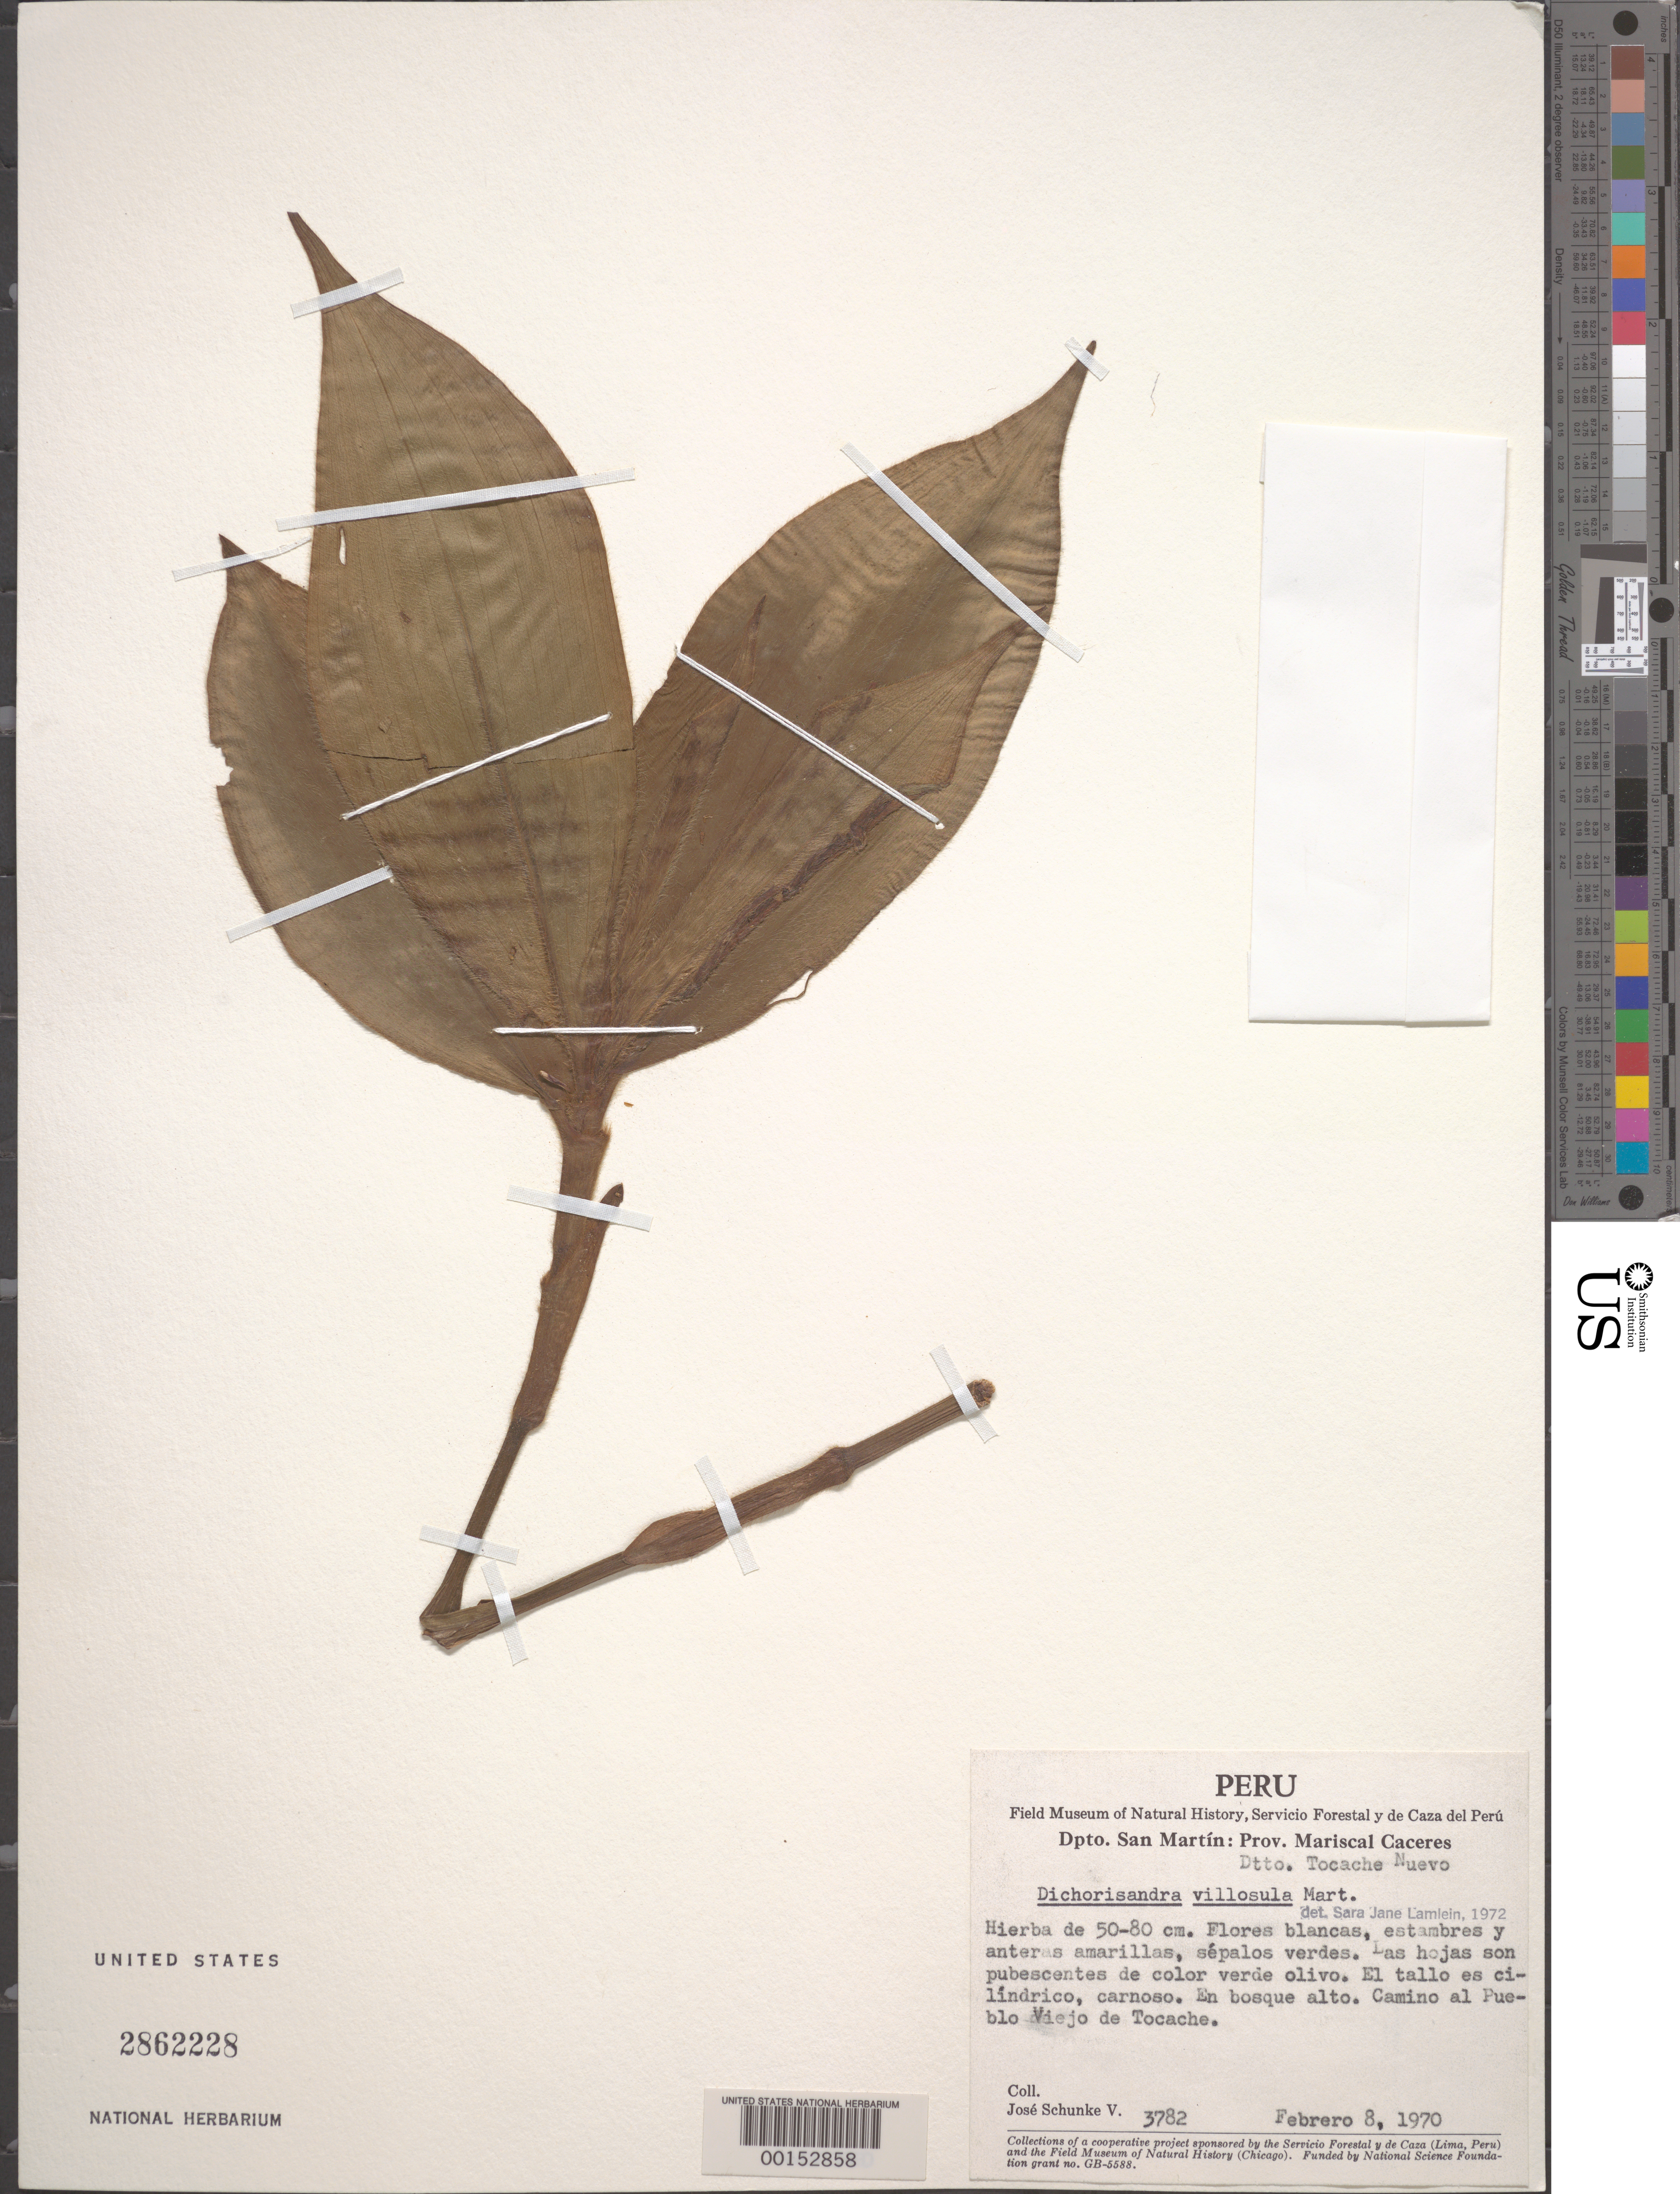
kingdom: Plantae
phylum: Tracheophyta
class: Liliopsida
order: Commelinales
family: Commelinaceae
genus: Dichorisandra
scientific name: Dichorisandra sp.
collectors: J. Schunke Vigo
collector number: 3782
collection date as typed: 08 Feb 1970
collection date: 1970-02-08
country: Peru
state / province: San Martín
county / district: Mariscal Cáceres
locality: Tocache nuevo, pueblo viejo de tocache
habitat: Tall forest, roadside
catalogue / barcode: US 2862228